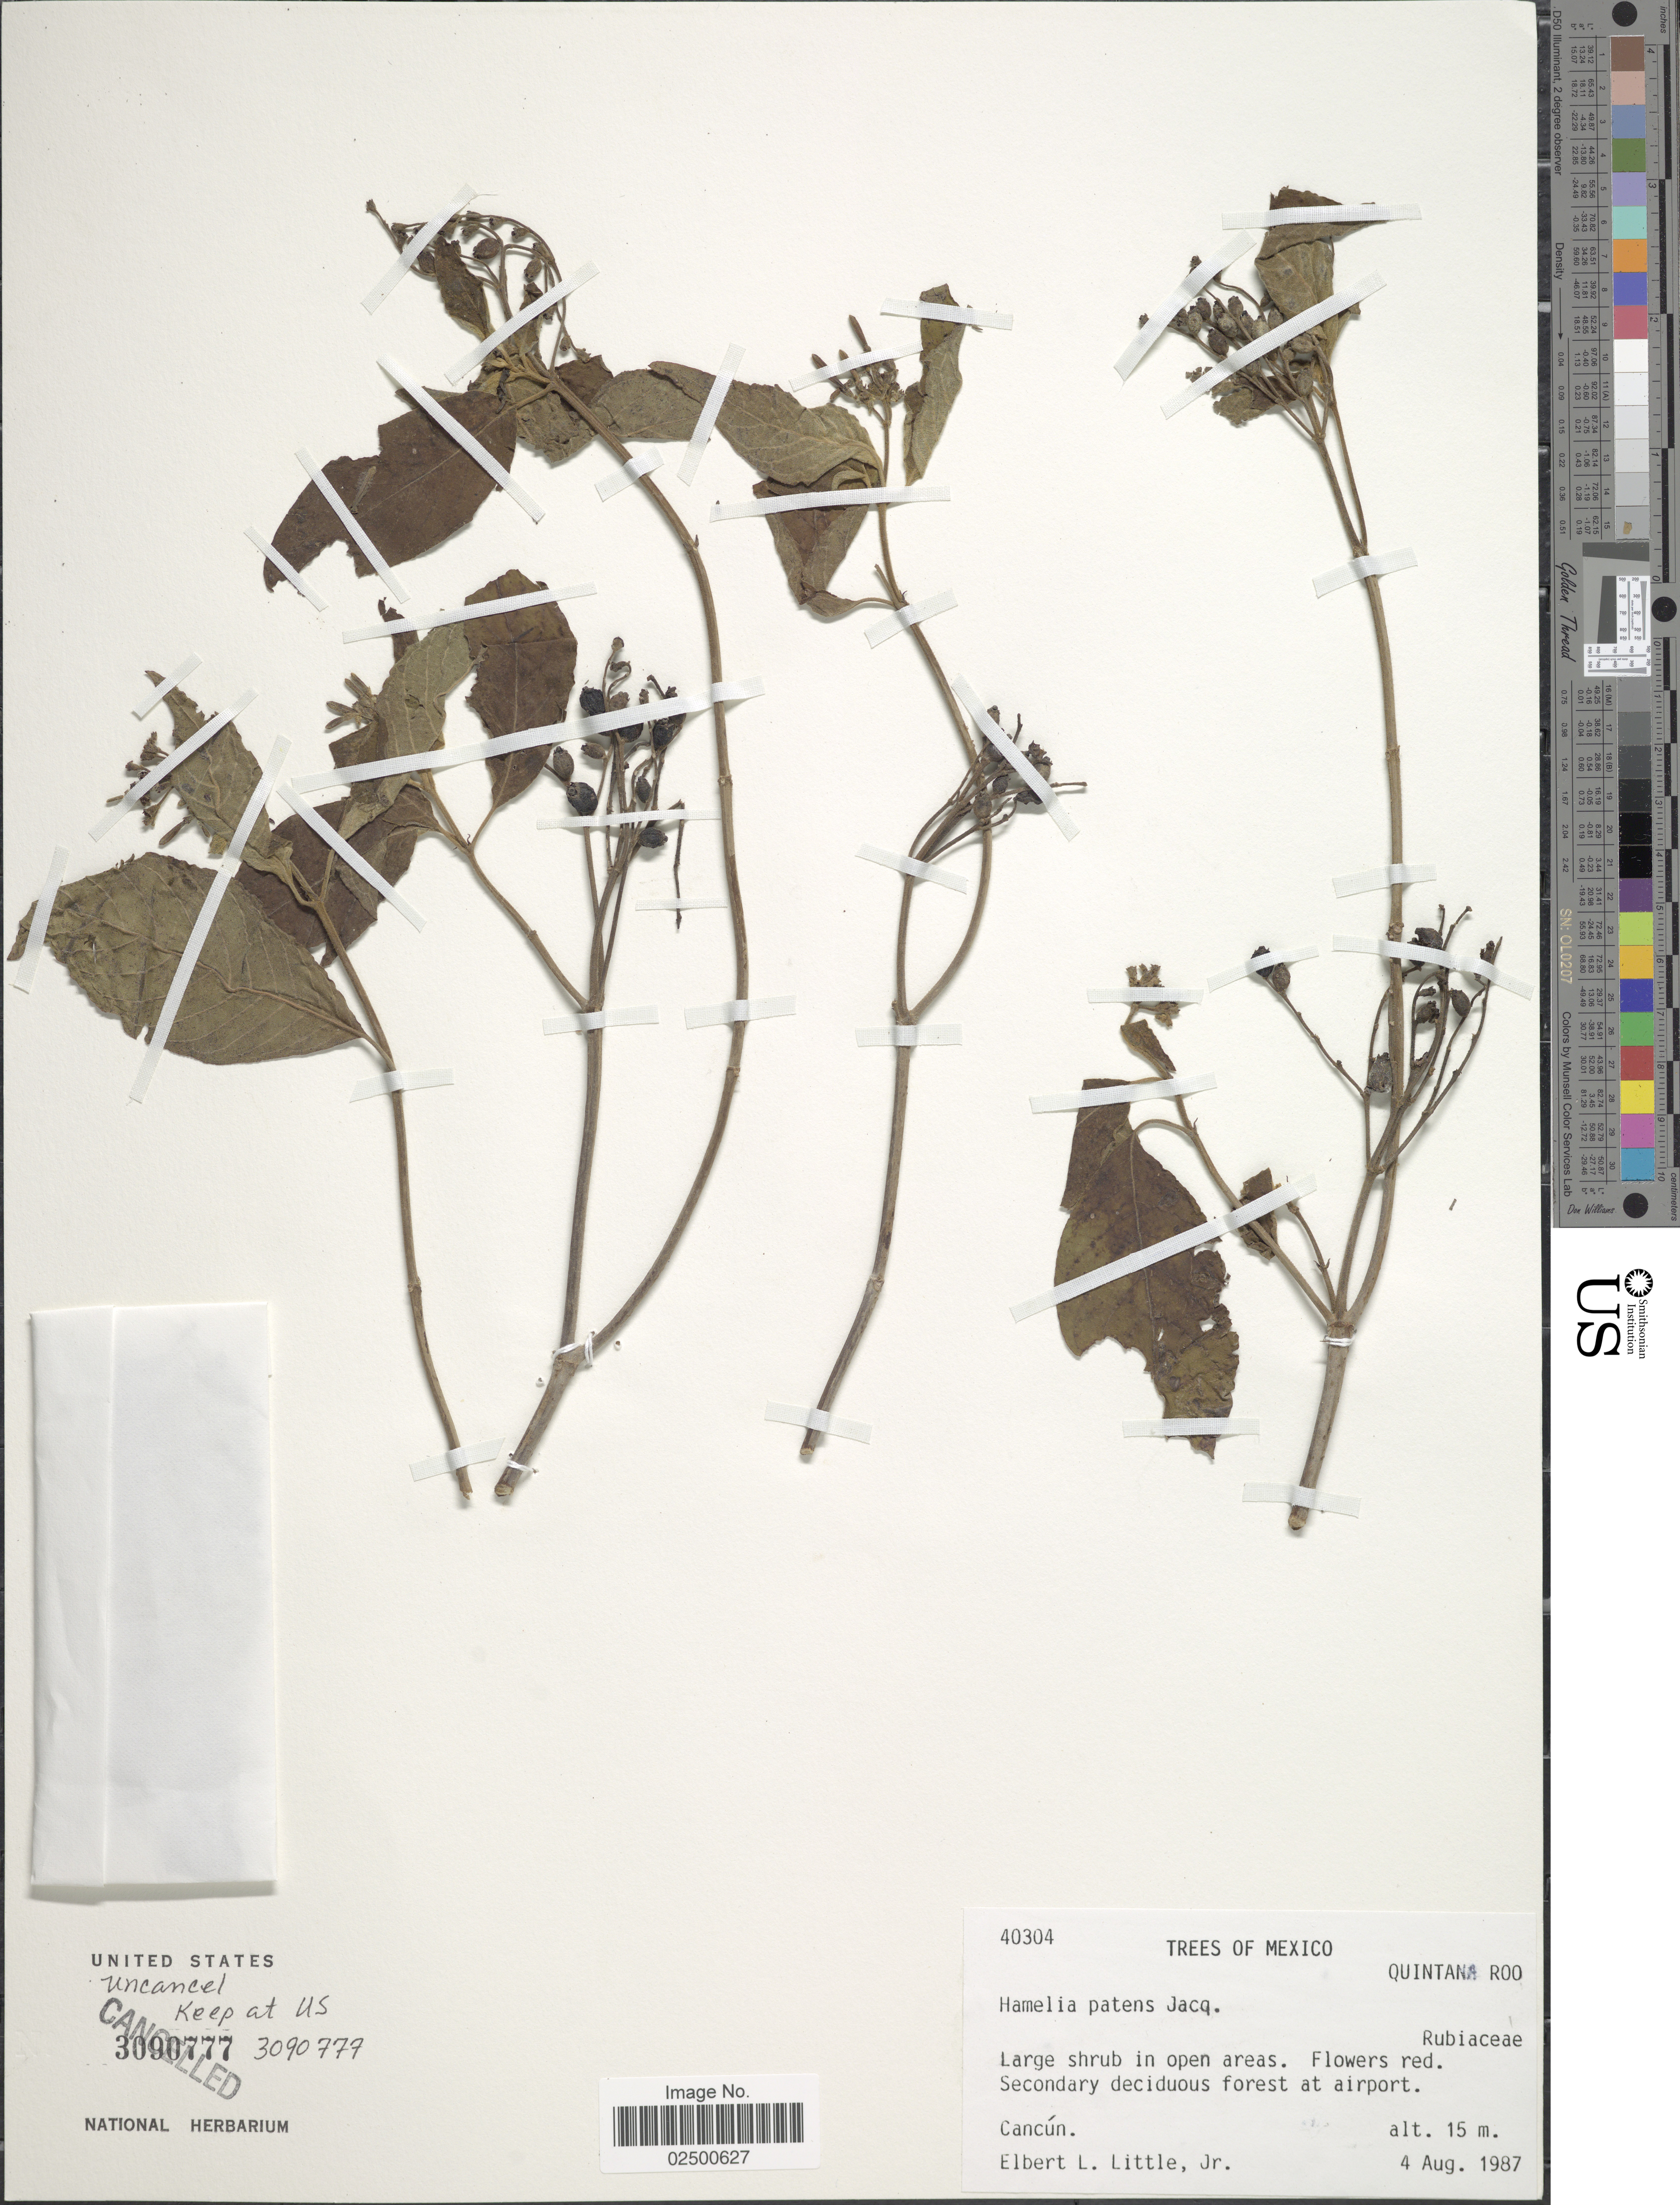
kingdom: Plantae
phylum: Tracheophyta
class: Magnoliopsida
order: Gentianales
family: Rubiaceae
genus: Hamelia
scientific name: Hamelia patens var. patens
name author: Jacq.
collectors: E. L. Little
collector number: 40304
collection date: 1987-08-04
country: Mexico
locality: Secondary deciduous forest at airport. Cancun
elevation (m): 15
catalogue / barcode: US 3090777